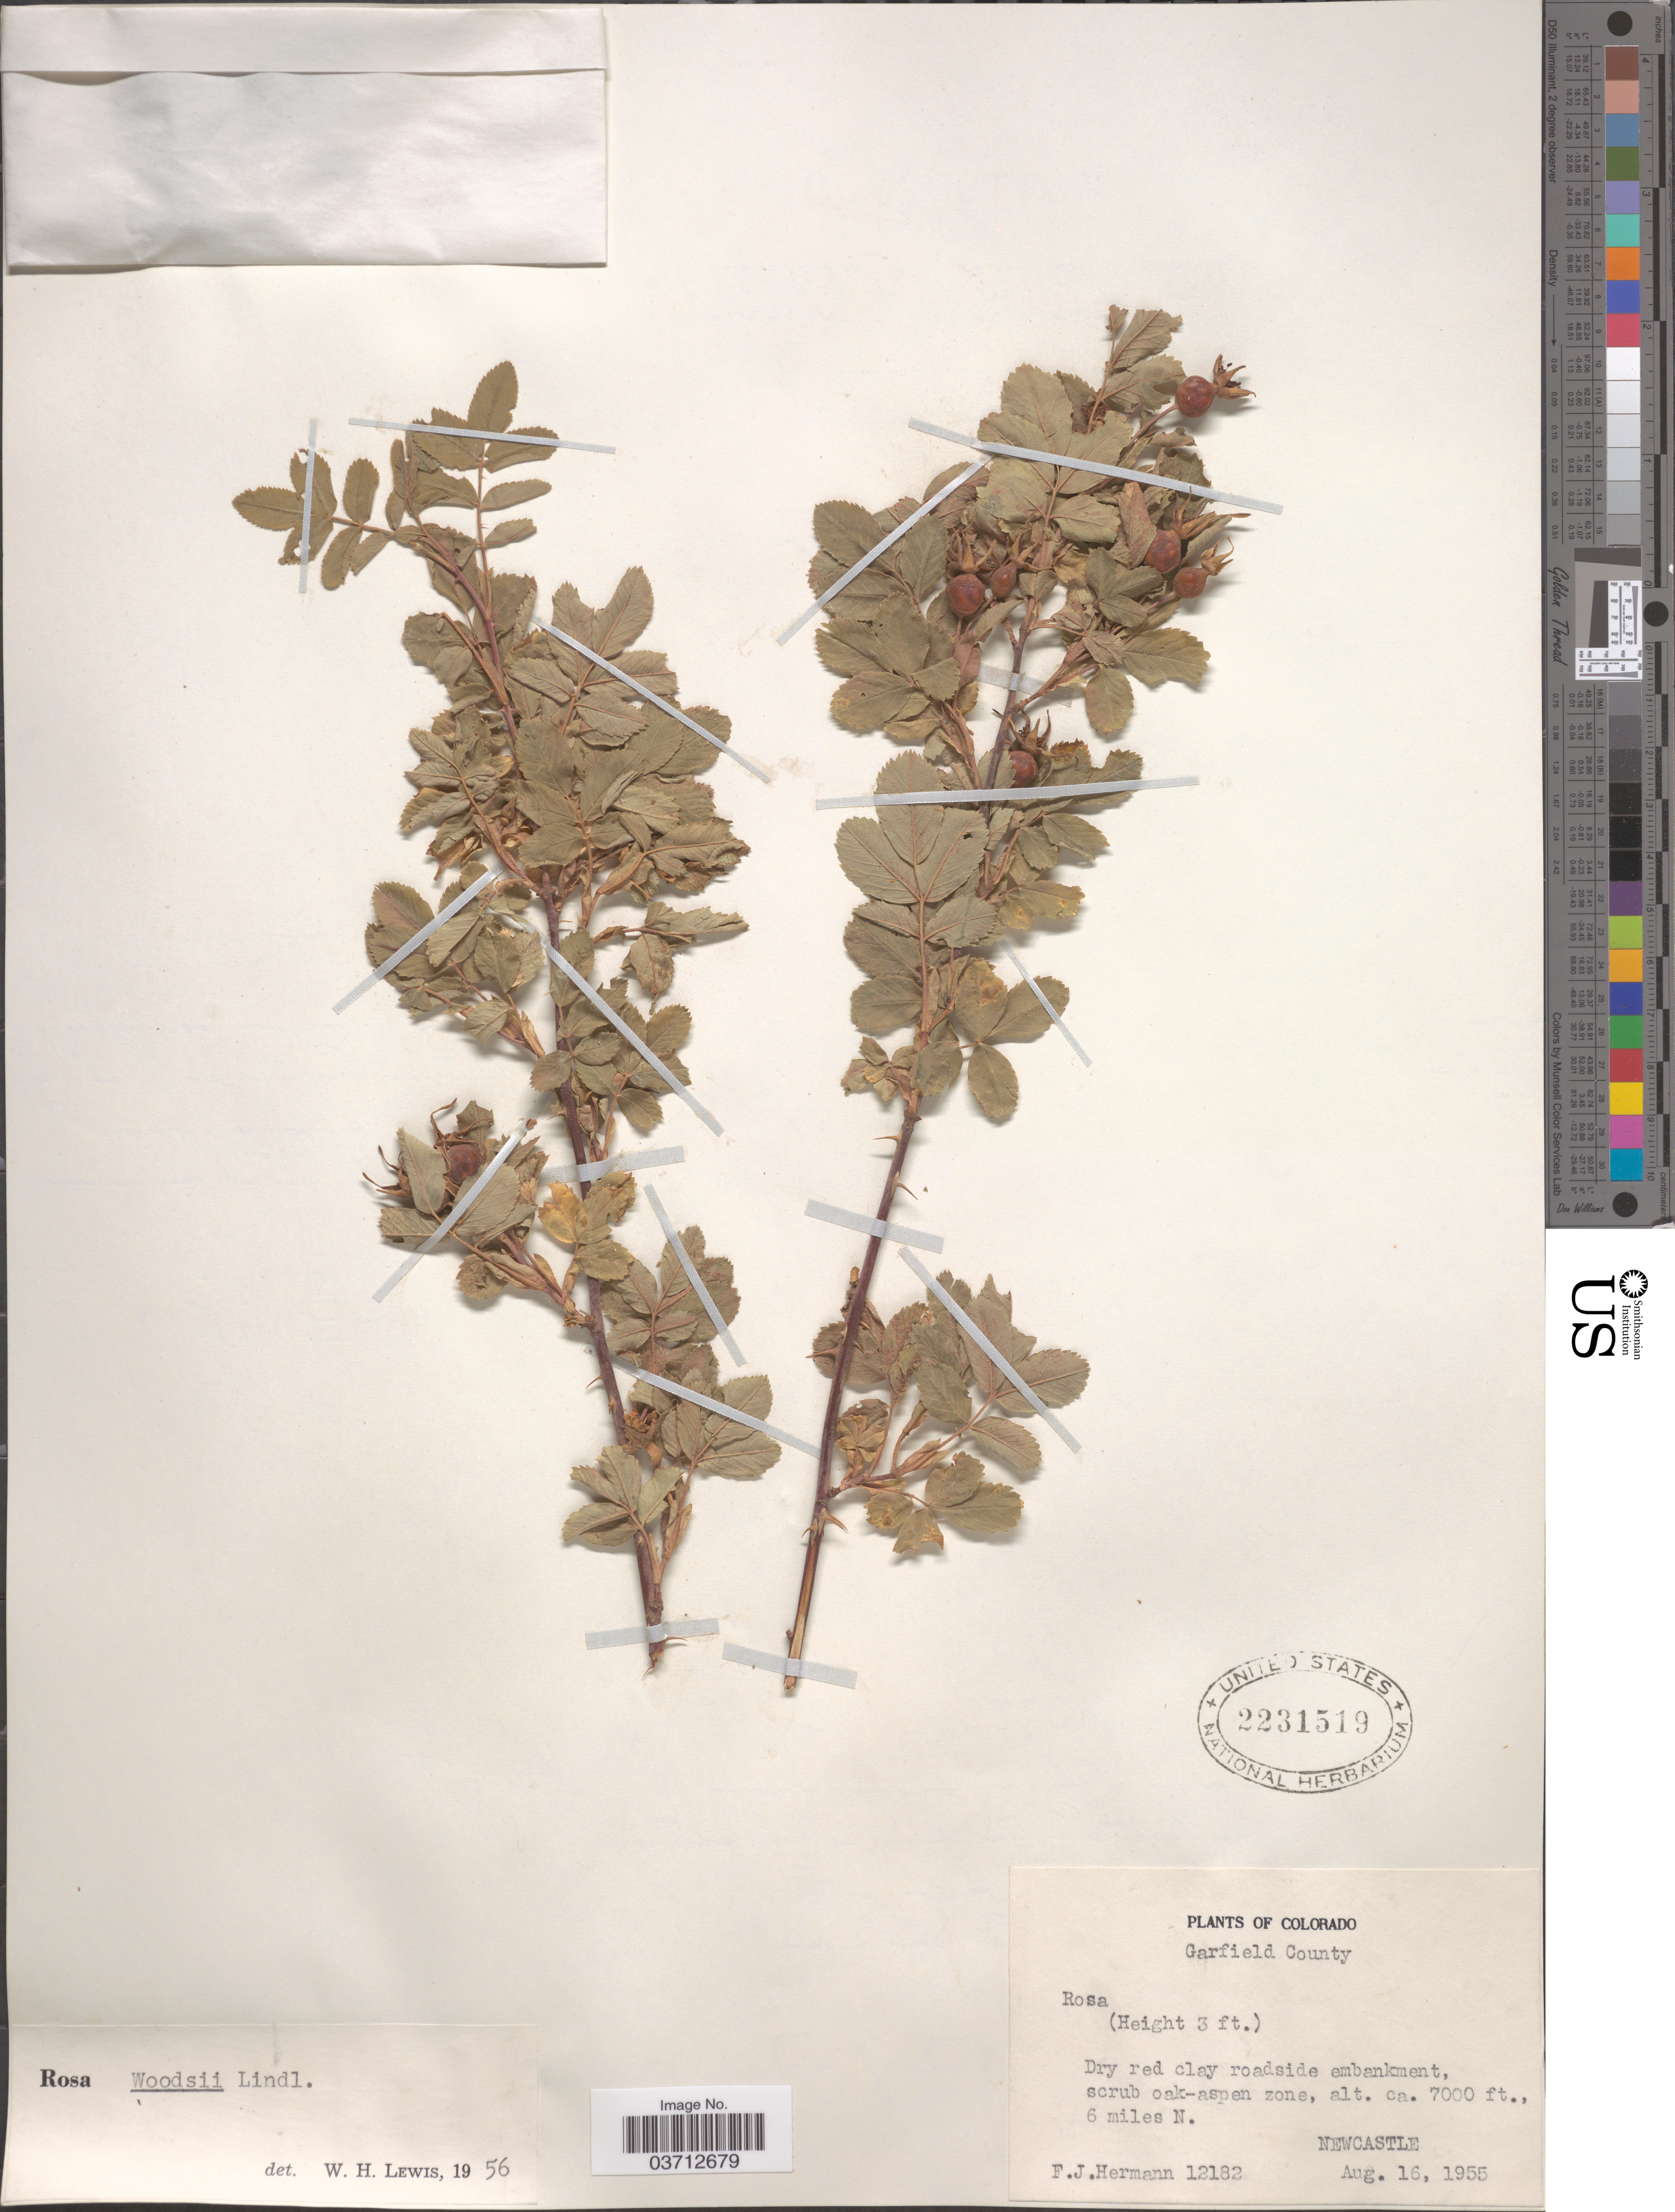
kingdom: Plantae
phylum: Tracheophyta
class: Magnoliopsida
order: Rosales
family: Rosaceae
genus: Rosa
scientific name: Rosa sp.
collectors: F. J. Hermann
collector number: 12182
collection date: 1955-08-16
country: United States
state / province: Colorado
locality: Garfield County. 6 miles N. Newcastle.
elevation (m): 2134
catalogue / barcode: US 2231519